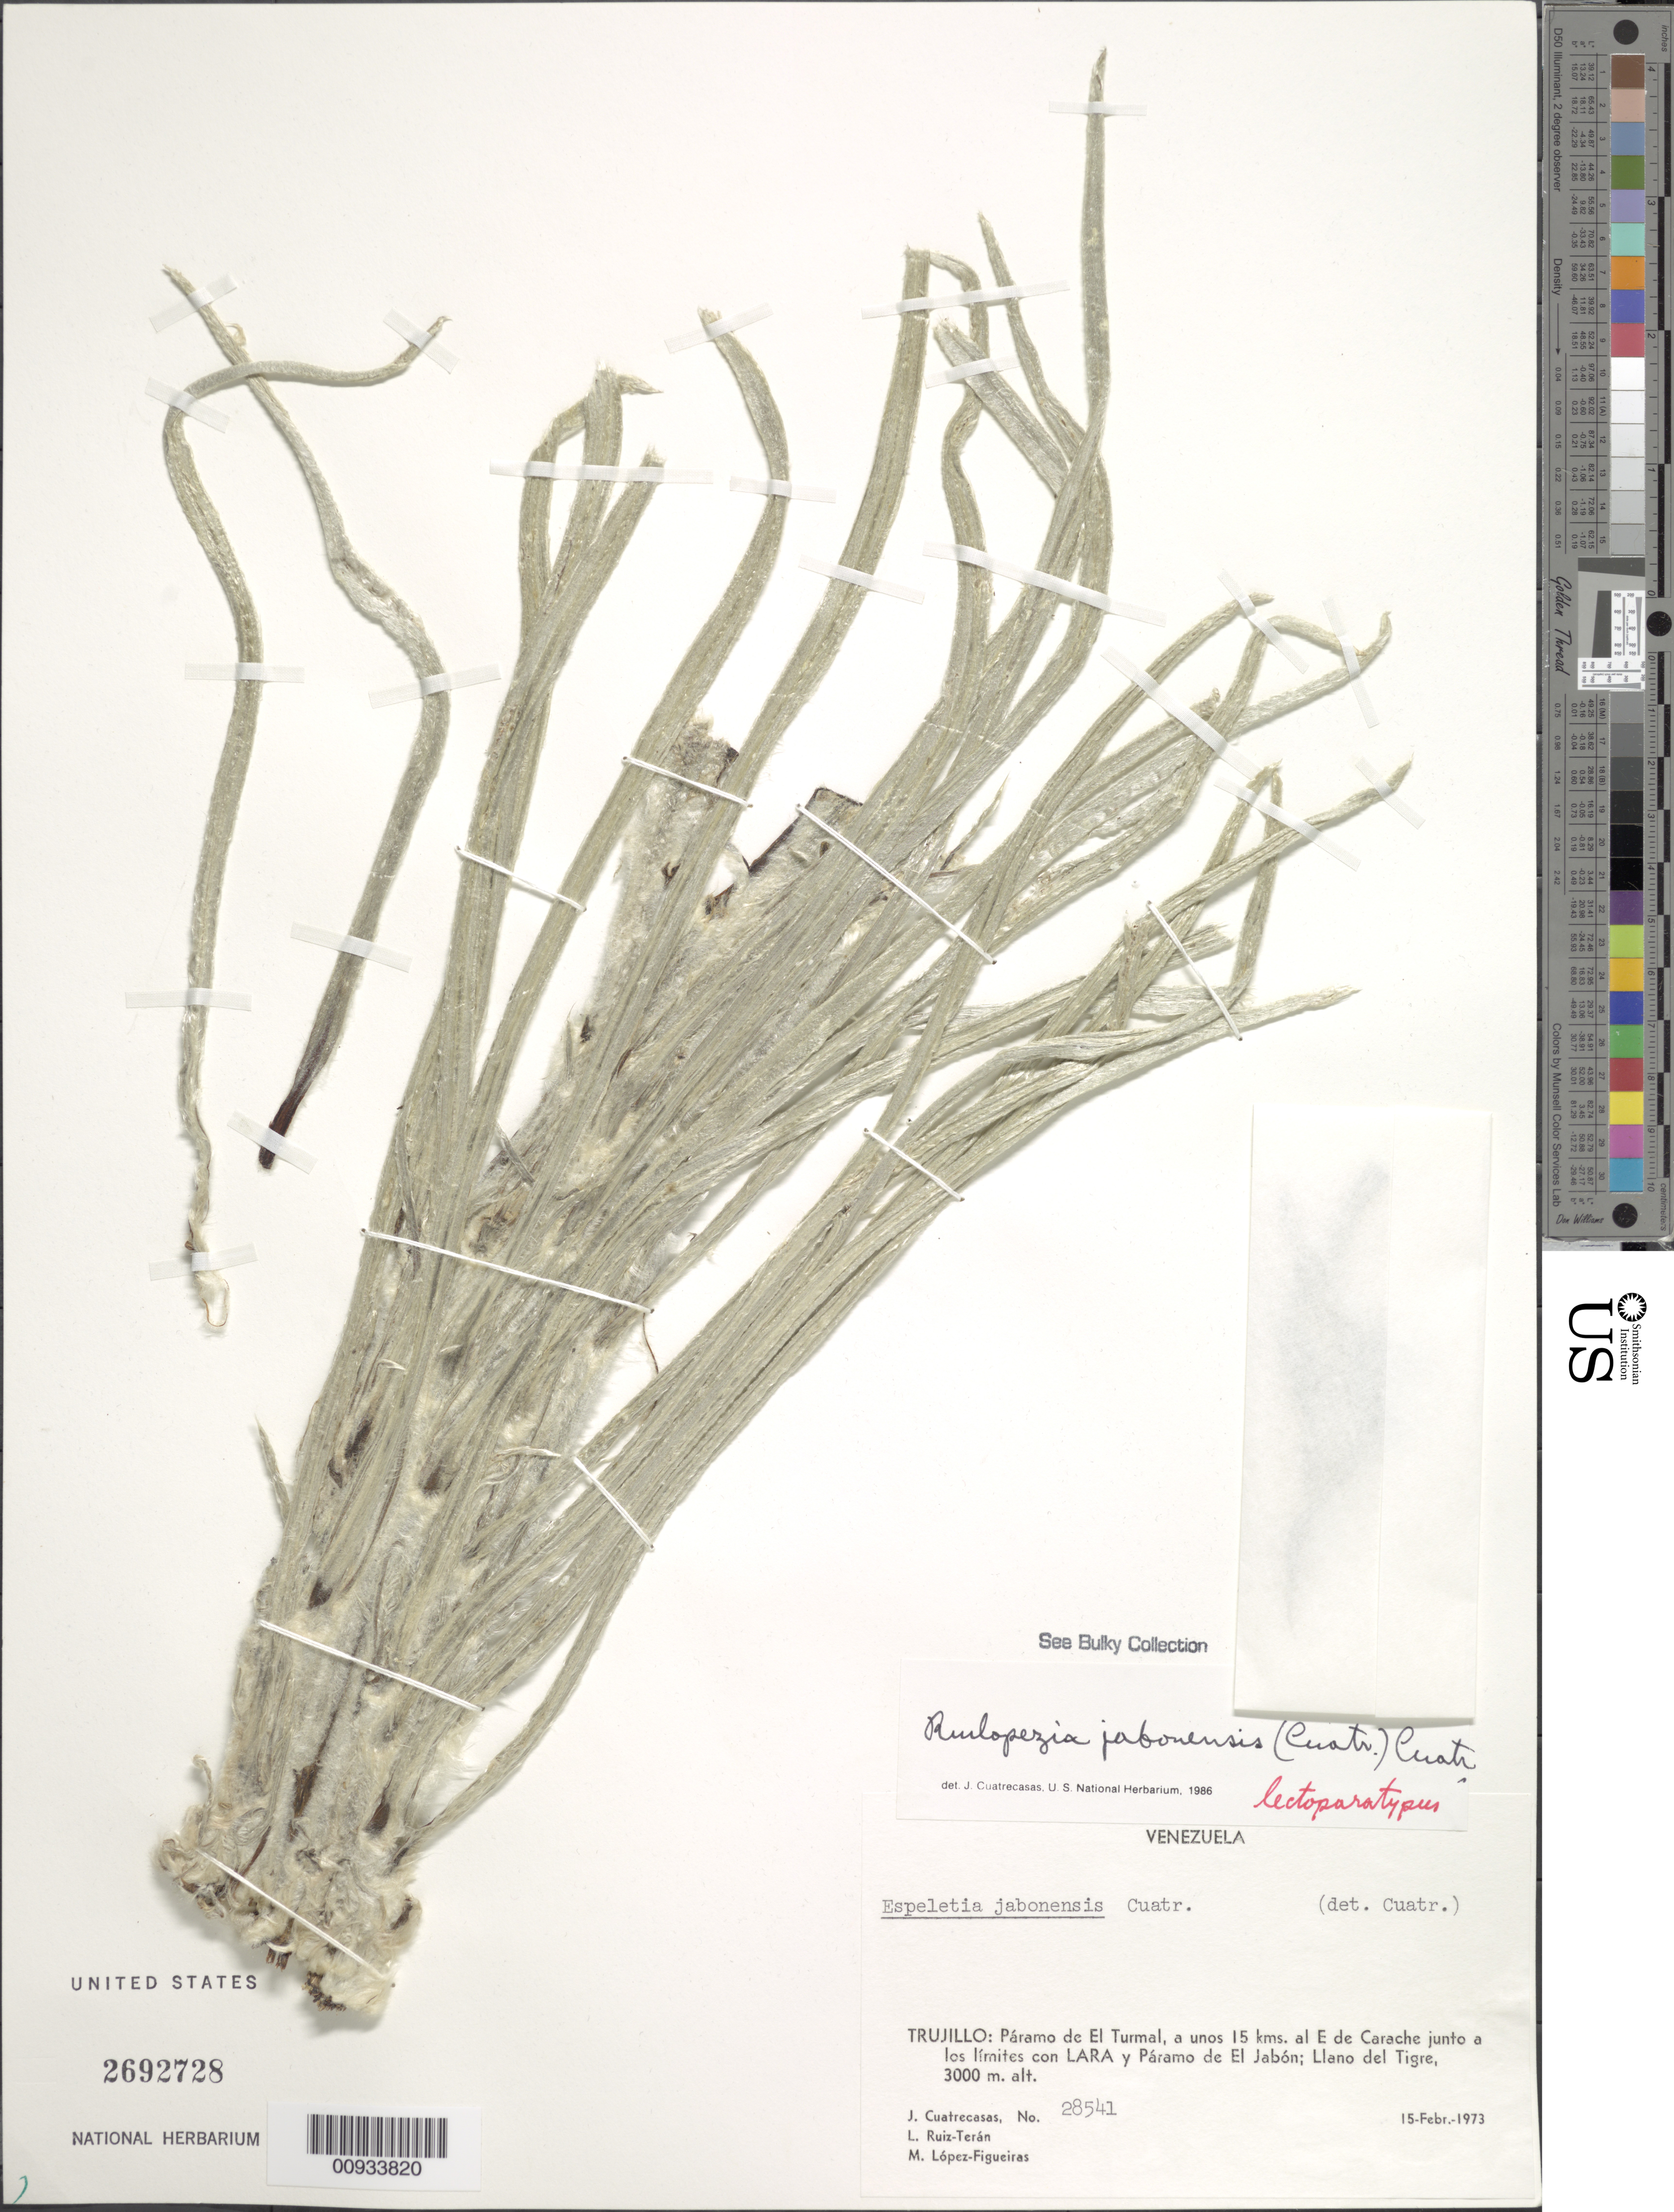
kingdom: Plantae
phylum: Tracheophyta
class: Magnoliopsida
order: Asterales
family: Asteraceae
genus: Ruilopezia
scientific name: Ruilopezia jabonensis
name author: (Cuatrec.) Cuatrec.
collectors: J. Cuatrecasas, L. E. Ruíz-Terán & M. López Figueiras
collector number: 28541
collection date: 1973-02-15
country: Venezuela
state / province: Trujillo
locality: Paramo de El Turmal, a unos 15 kms al E de Carache junto a los limites con Lara y Paramo de El Jabon, Llano del Tigre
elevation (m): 3000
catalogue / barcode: US 2692728